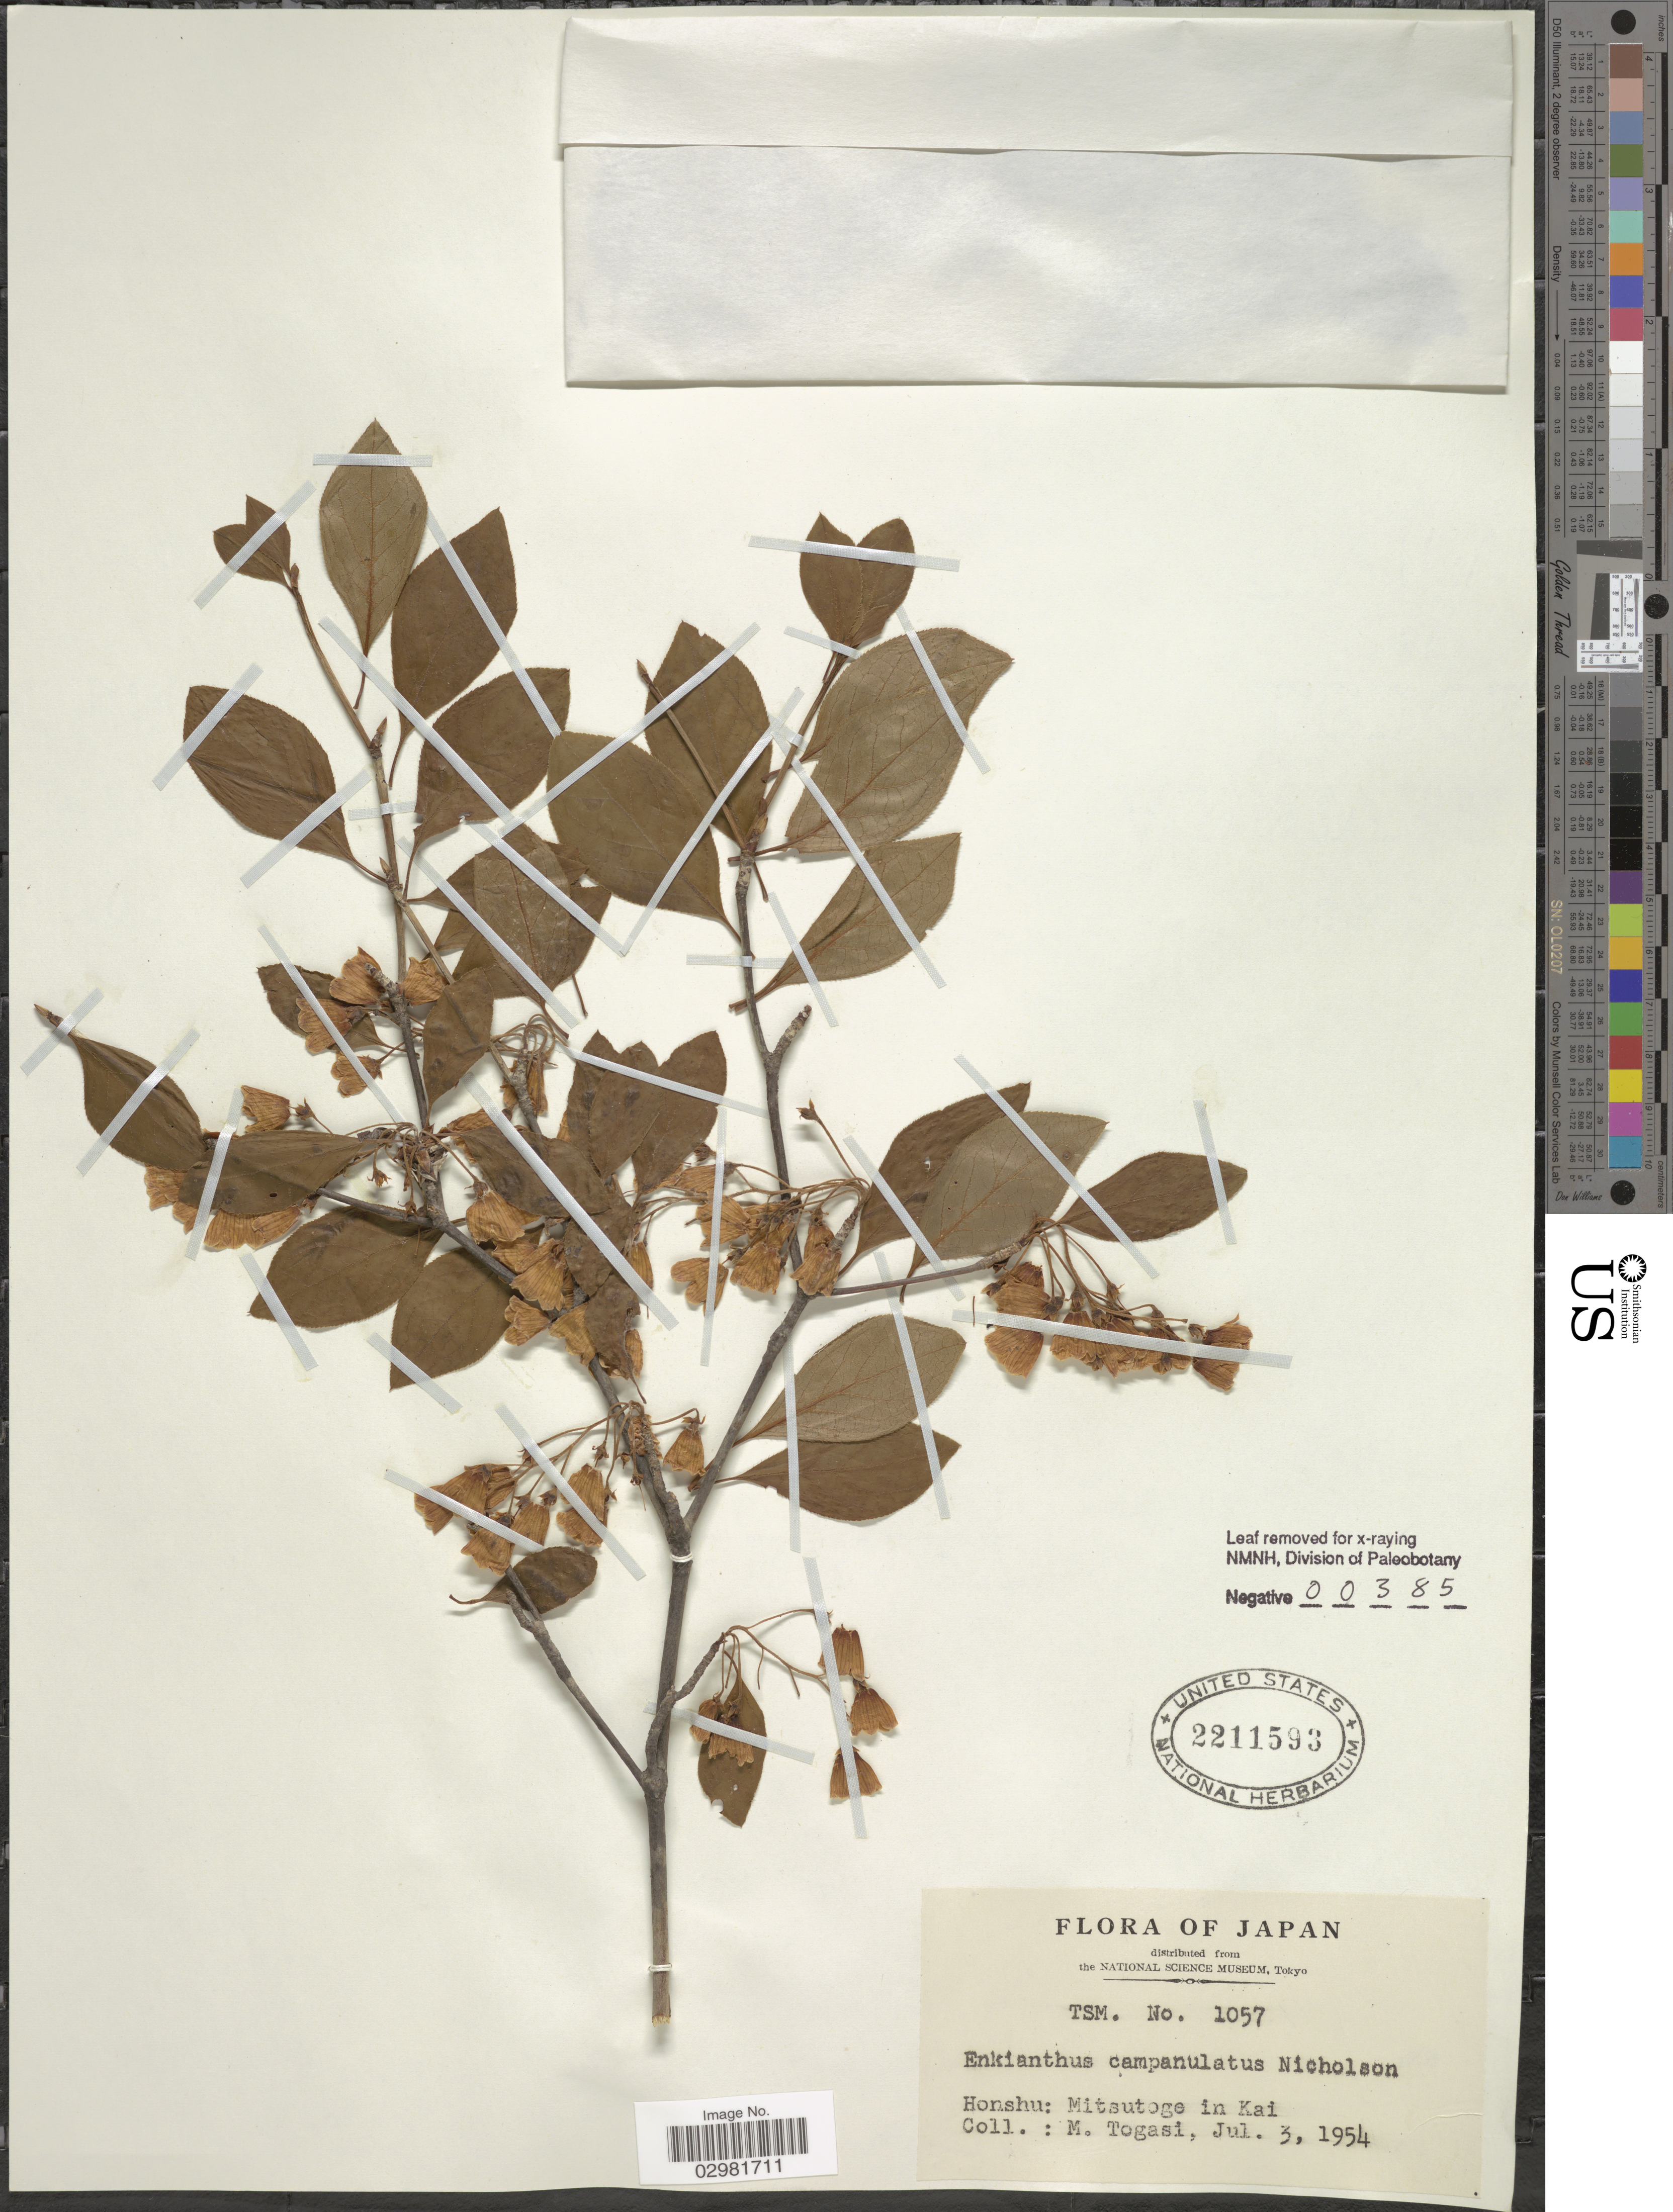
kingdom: Plantae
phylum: Tracheophyta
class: Magnoliopsida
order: Ericales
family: Ericaceae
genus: Enkianthus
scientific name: Enkianthus campanulatus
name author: (Miq.) G. Nicholson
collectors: M. Togasi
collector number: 1057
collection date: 1954-07-03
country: Japan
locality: Mitsutoge in Kai.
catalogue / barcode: US 2211593